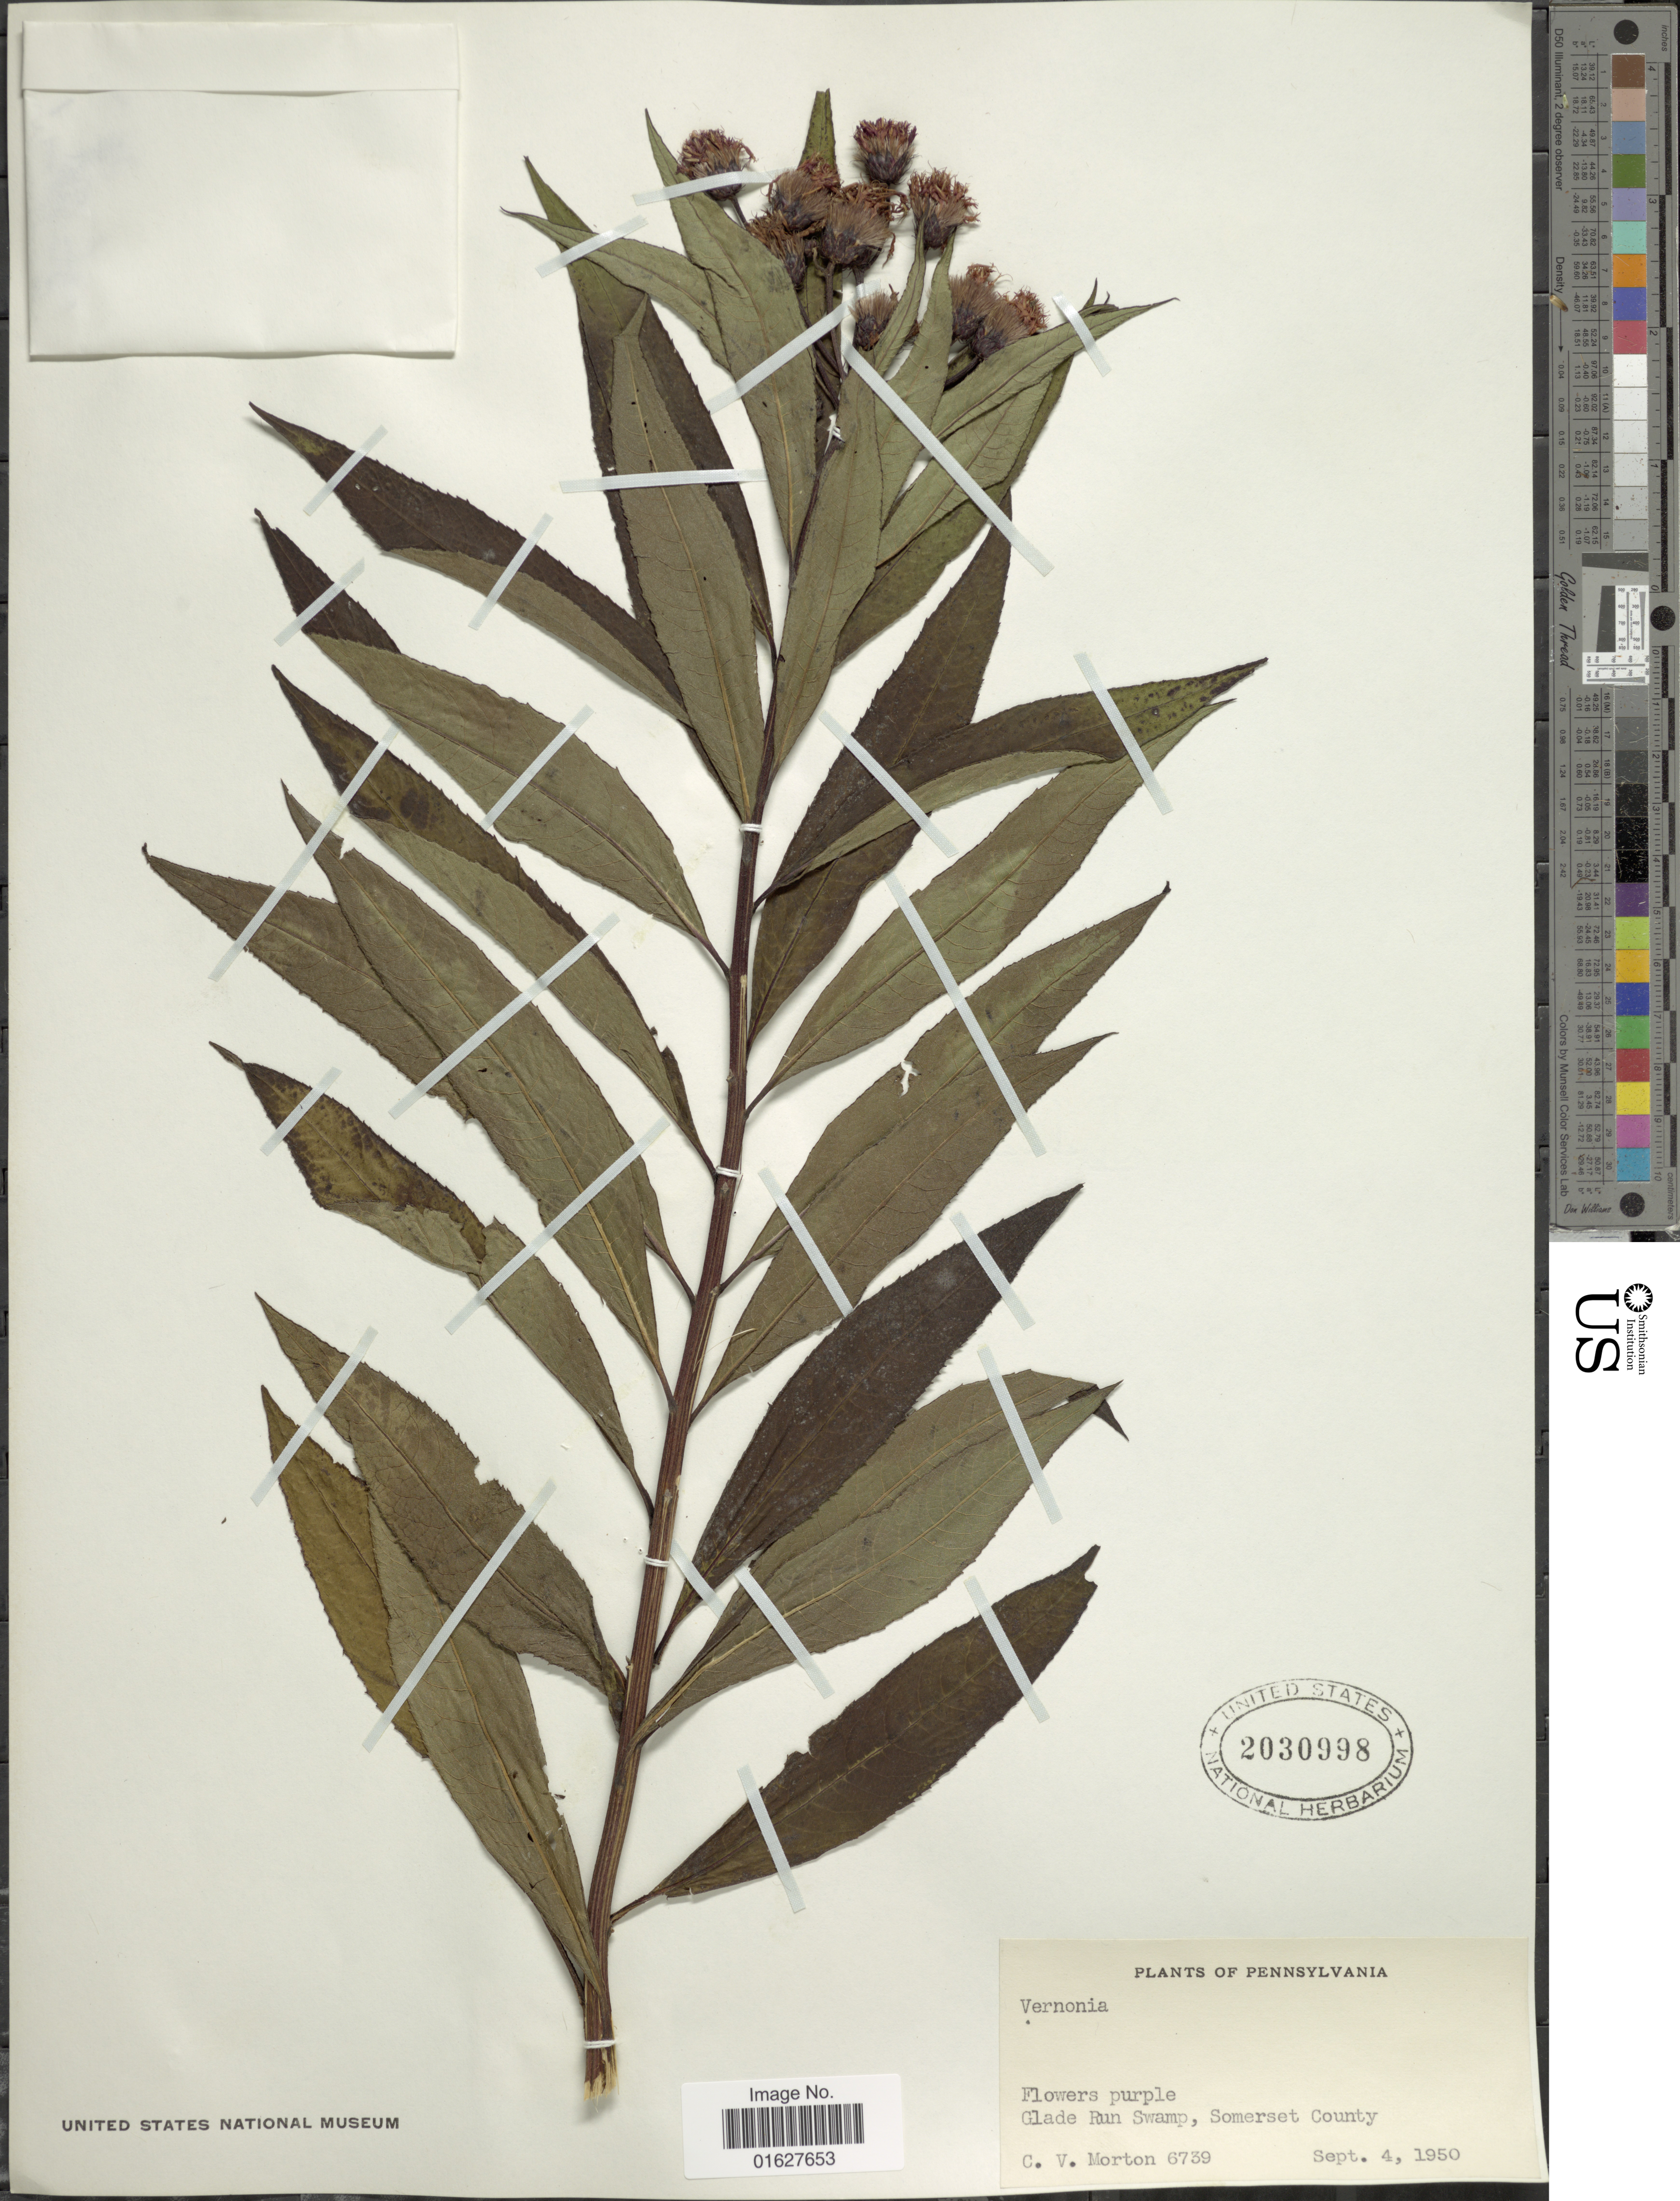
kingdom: Plantae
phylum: Tracheophyta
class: Magnoliopsida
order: Asterales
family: Asteraceae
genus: Vernonia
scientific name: Vernonia noveboracensis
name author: (L.) Michx.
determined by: Renon, Polla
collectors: C. V. Morton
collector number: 6739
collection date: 1950-09-04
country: United States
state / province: Pennsylvania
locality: Pennsylvania. Glade Run Swamp, Somerset County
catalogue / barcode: US 2030998